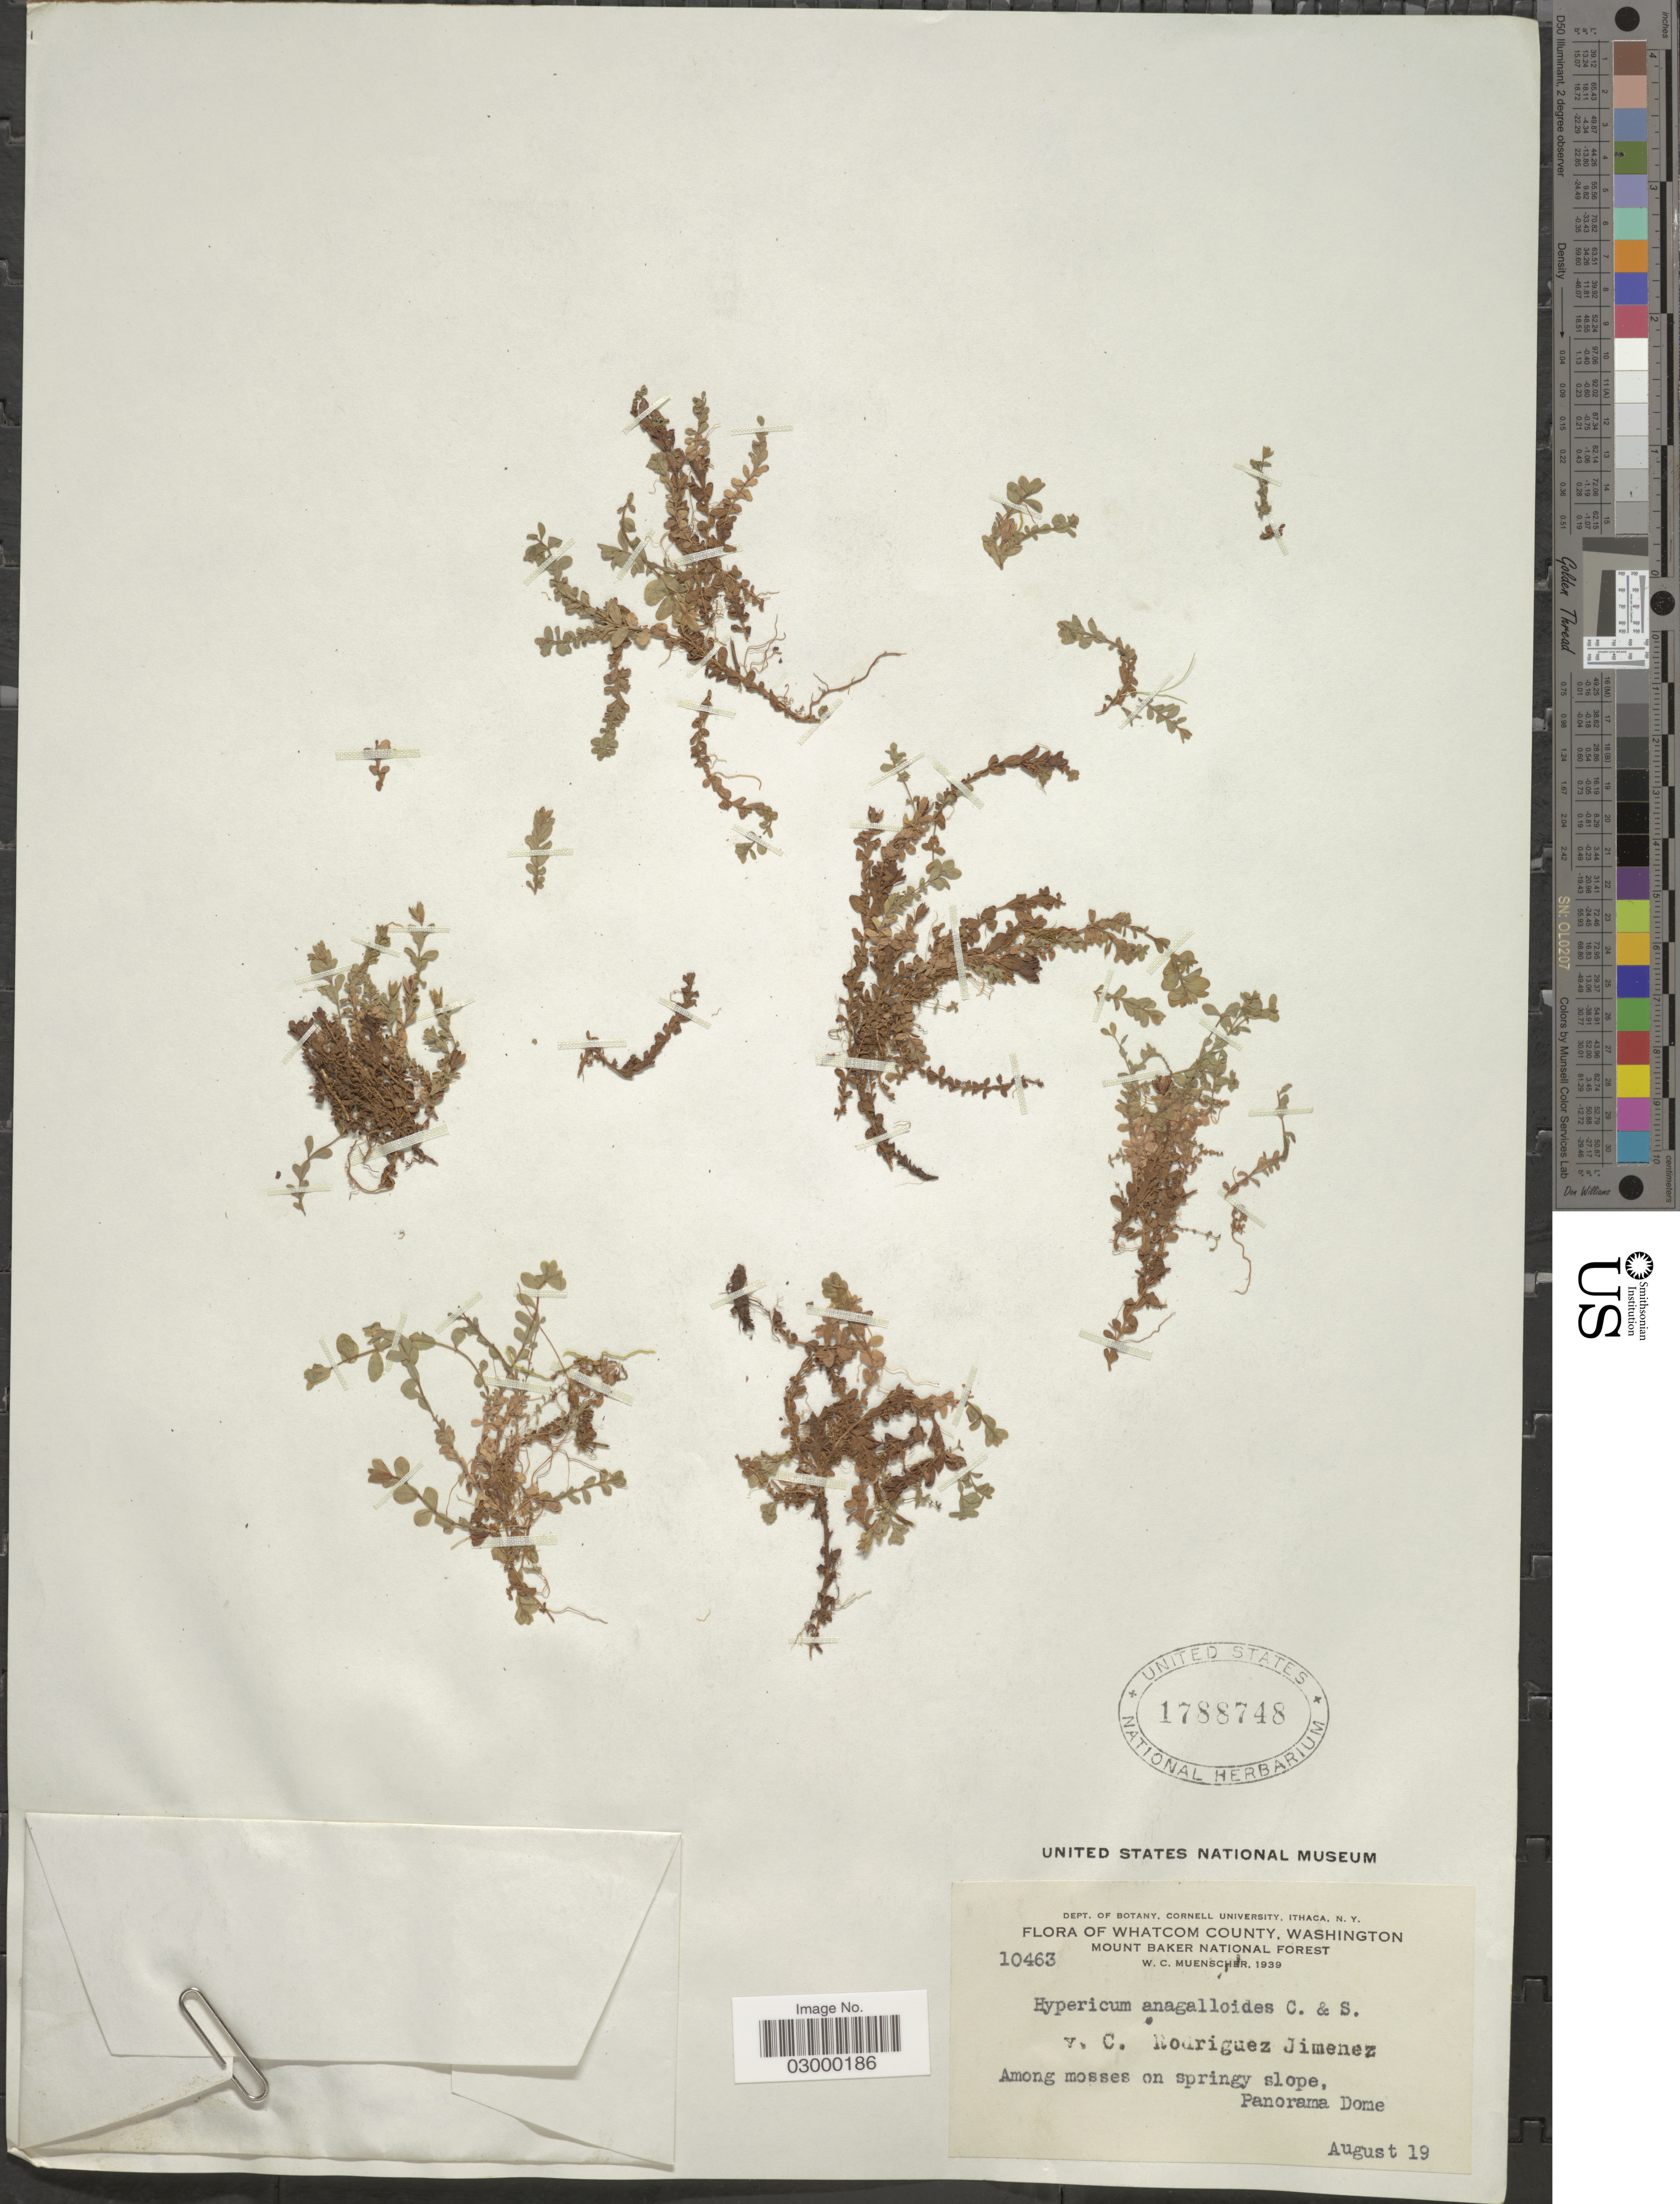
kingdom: Plantae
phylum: Tracheophyta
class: Magnoliopsida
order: Malpighiales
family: Hypericaceae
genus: Hypericum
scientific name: Hypericum anagalloides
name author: Cham. & Schltdl.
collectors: W. Muenscher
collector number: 10463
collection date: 1939-08-19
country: United States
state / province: Washington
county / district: Whatcom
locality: Whatcom County, Mount Baker National Forest, Among mosses on springy slope, Panorama Dome.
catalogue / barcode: US 1788748